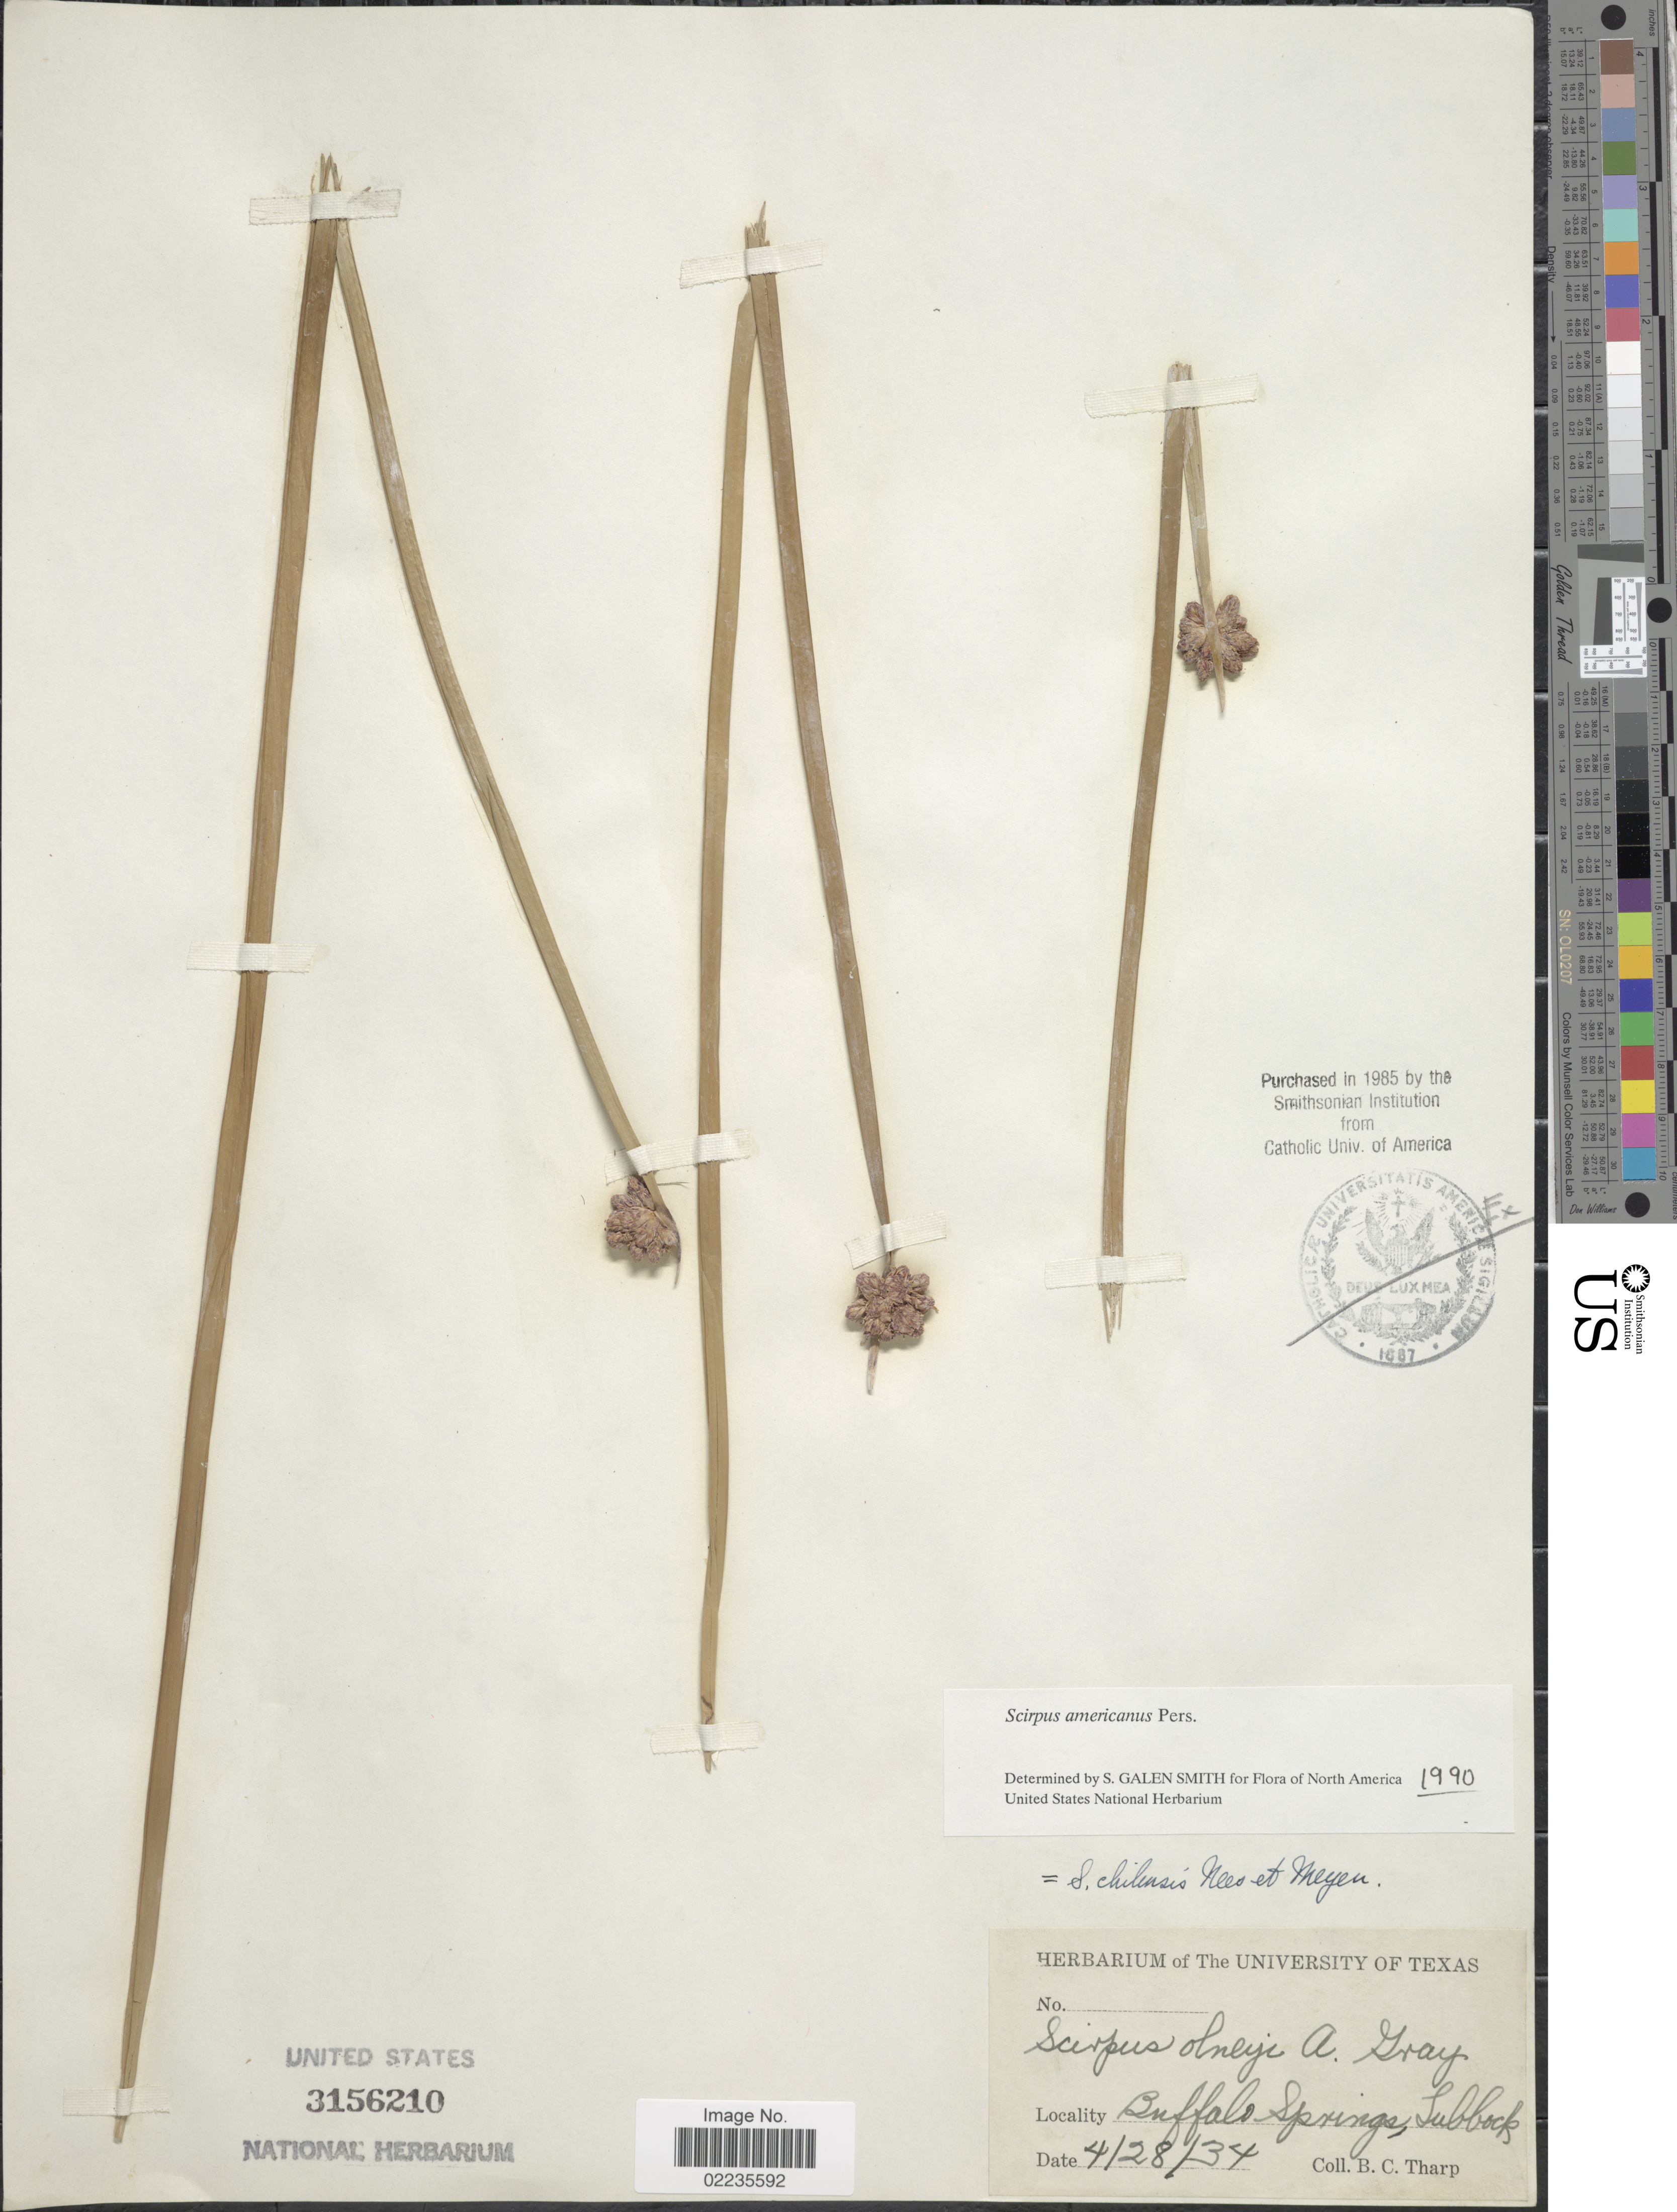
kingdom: Plantae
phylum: Tracheophyta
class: Liliopsida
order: Poales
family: Cyperaceae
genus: Schoenoplectus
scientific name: Schoenoplectus americanus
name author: (Pers.) Volkart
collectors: B. C. Tharp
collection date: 1934-04-28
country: United States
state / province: Texas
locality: Buffalo Springs, Lubbock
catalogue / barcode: US 3156210